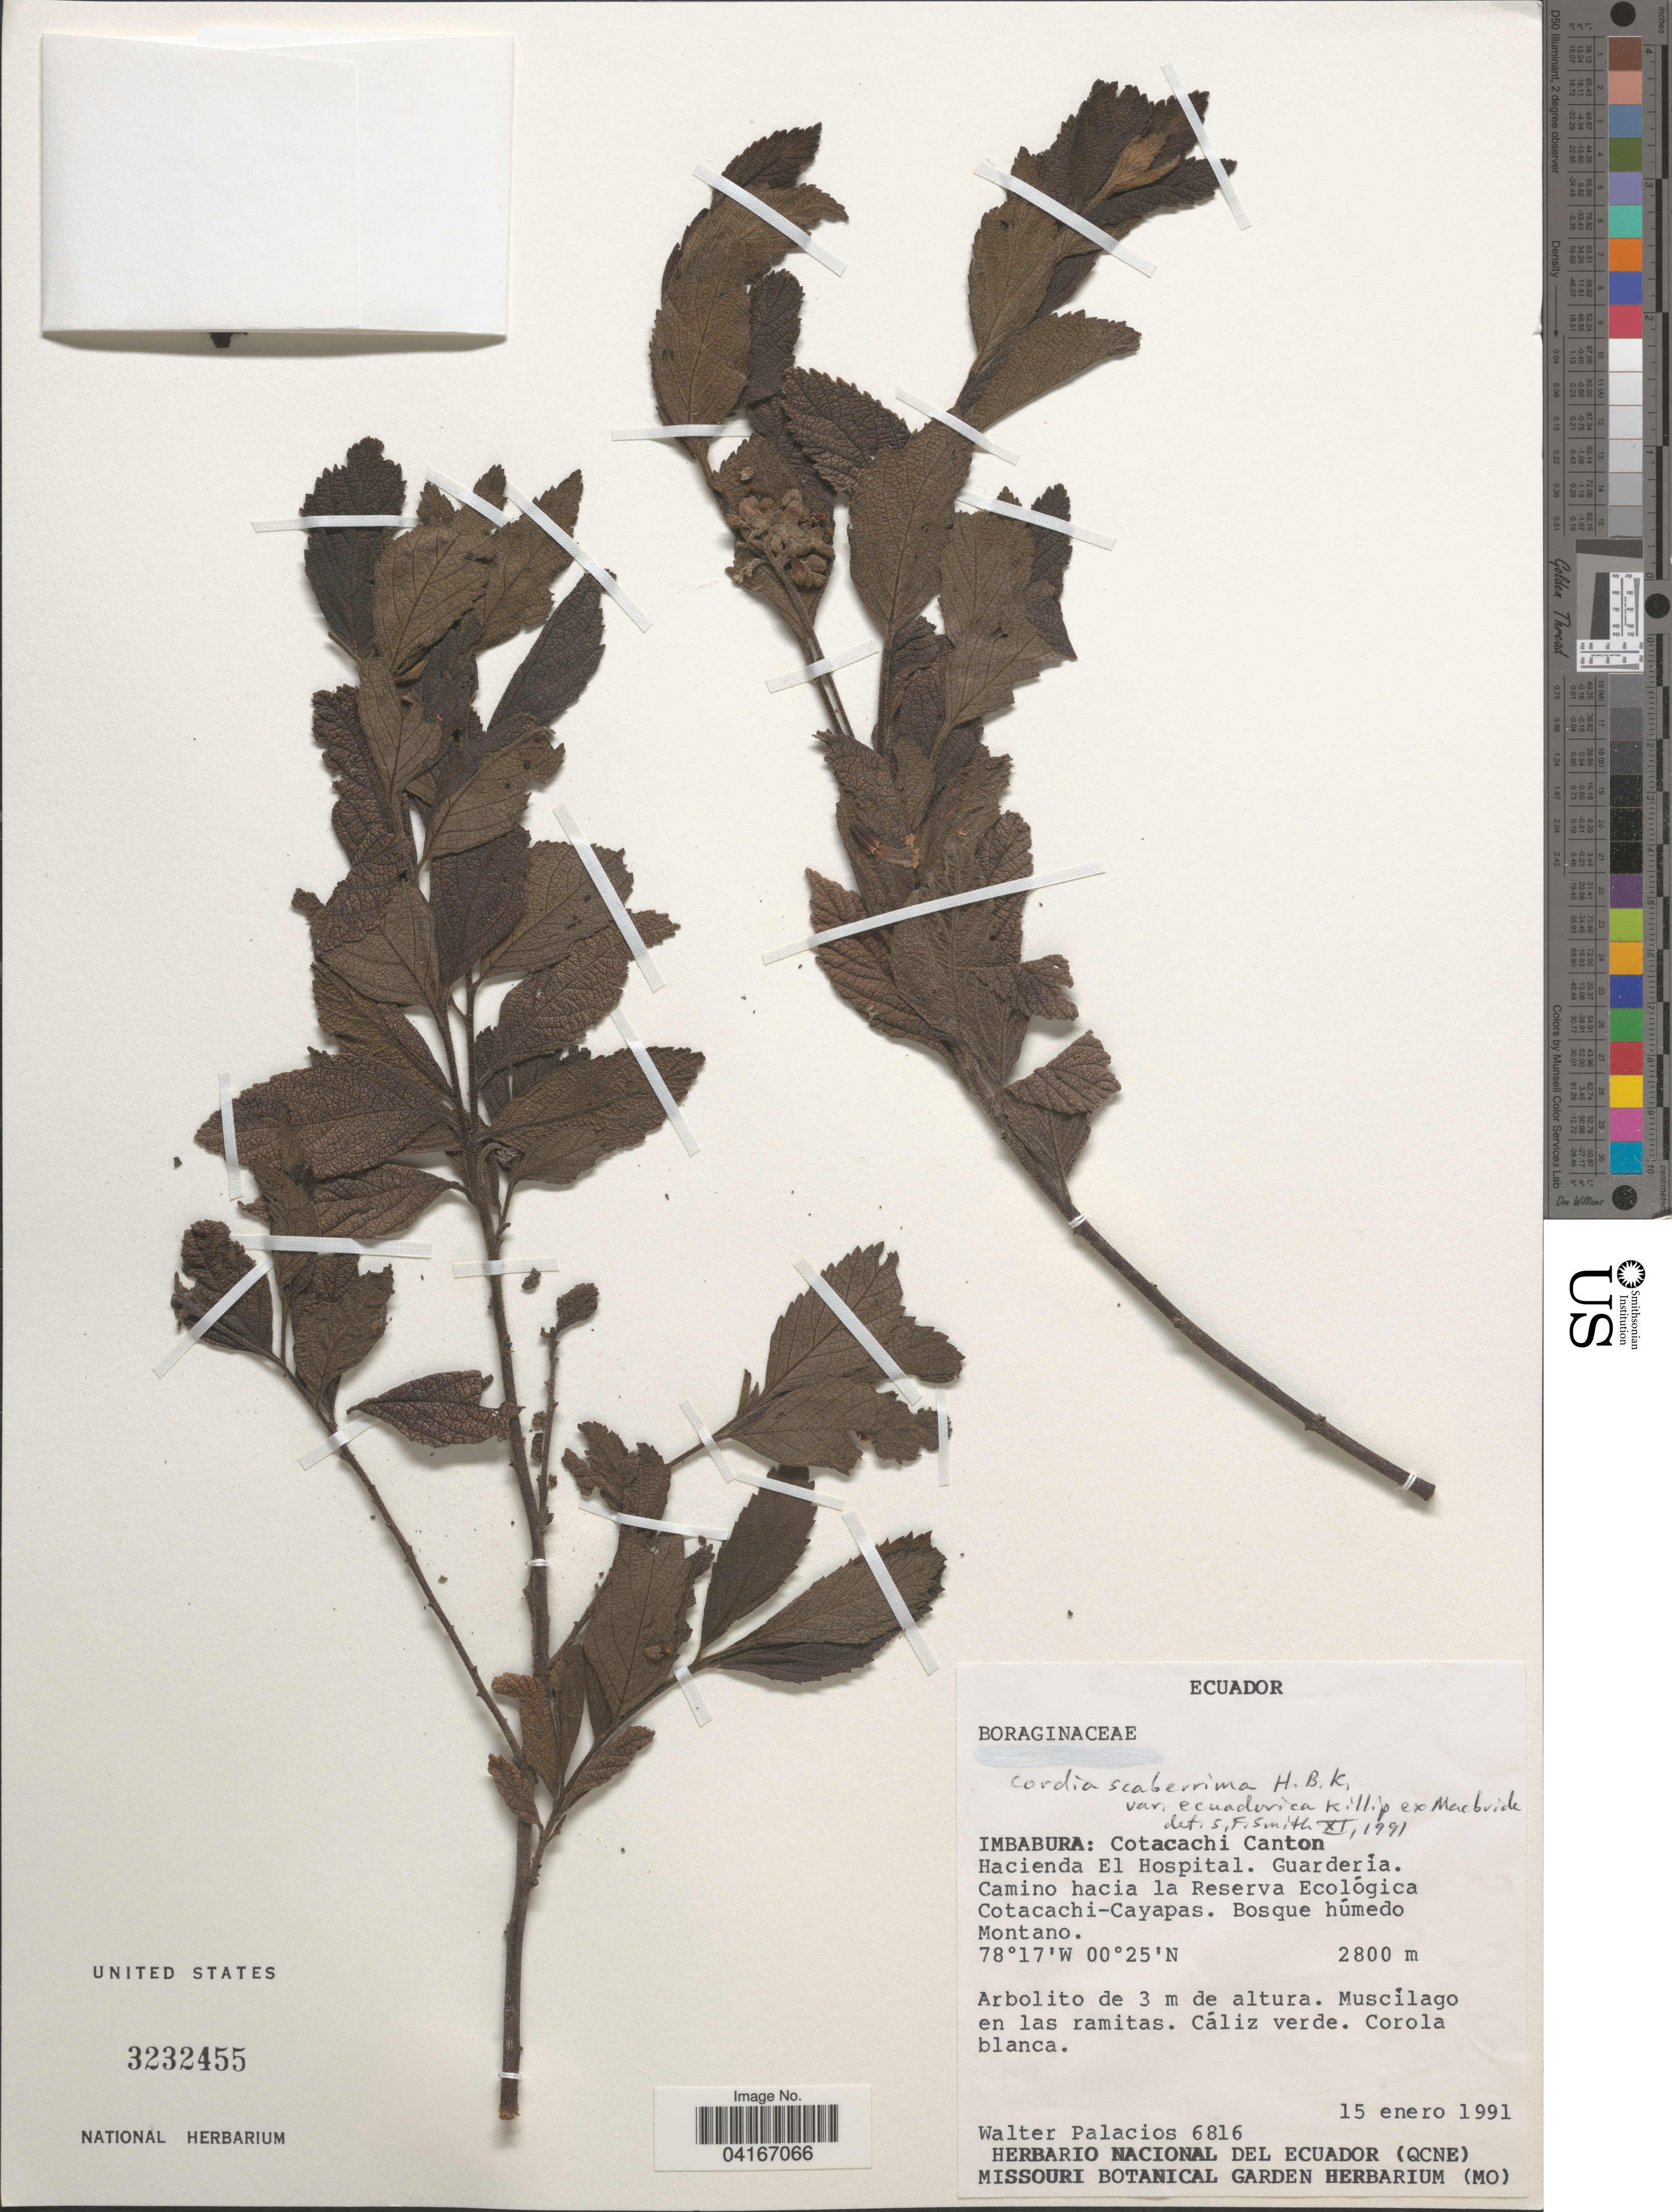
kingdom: Plantae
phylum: Tracheophyta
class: Magnoliopsida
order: Boraginales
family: Cordiaceae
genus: Cordia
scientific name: Cordia scaberrima var. ecuadorica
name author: Killip & J.F. Macbr.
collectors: W. Palacios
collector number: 6816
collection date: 1991-01-15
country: Ecuador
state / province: Imbabura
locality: Cotacachi Canton. Hacienda El Hospital. Guardería. Camino hacia la Reserva Ecológica Cotacachi-Cayapas.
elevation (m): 2800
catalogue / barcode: US 3232455